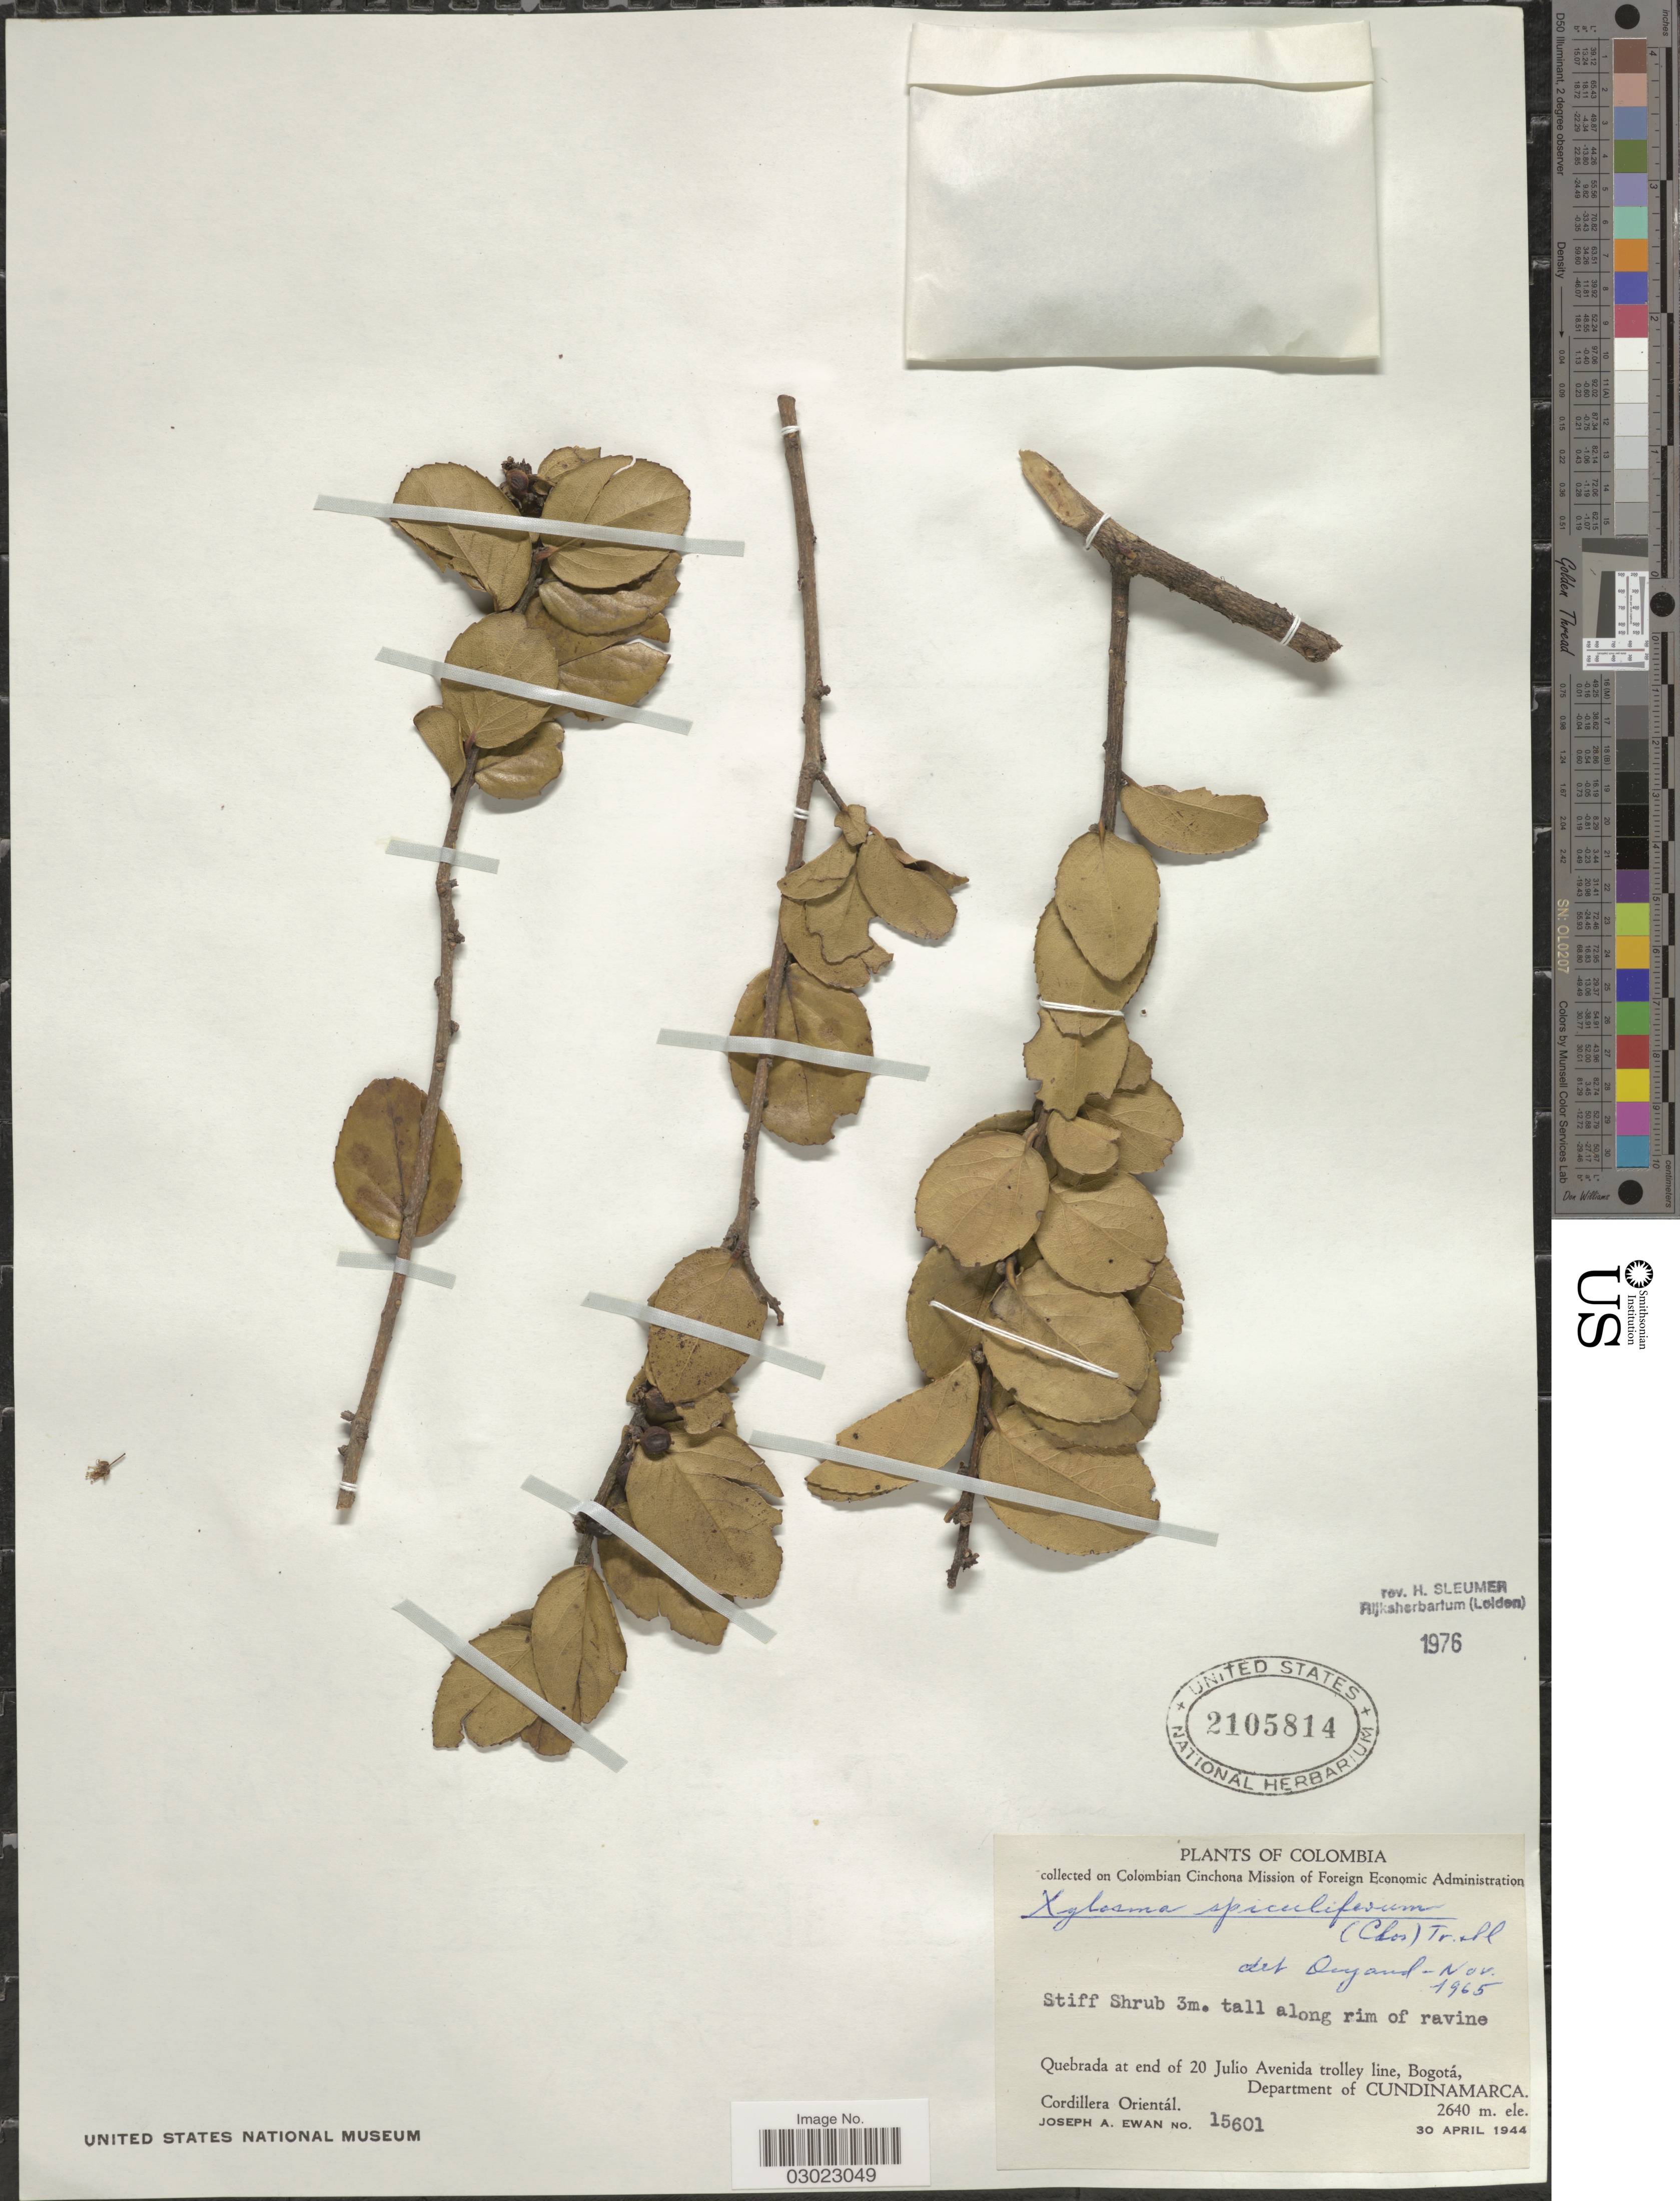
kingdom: Plantae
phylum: Tracheophyta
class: Magnoliopsida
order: Malpighiales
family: Salicaceae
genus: Xylosma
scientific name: Xylosma spiculifera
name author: (Tul.) Triana & Planch.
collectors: J. A. Ewan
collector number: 15601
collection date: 1944-04-30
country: Colombia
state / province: Cundinamarca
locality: Quebrada at end of 20 Julio Avenida trolley line, Bogotá, Department of Cundinamarca. Cordillera Orientál.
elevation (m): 2640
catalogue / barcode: US 2105814